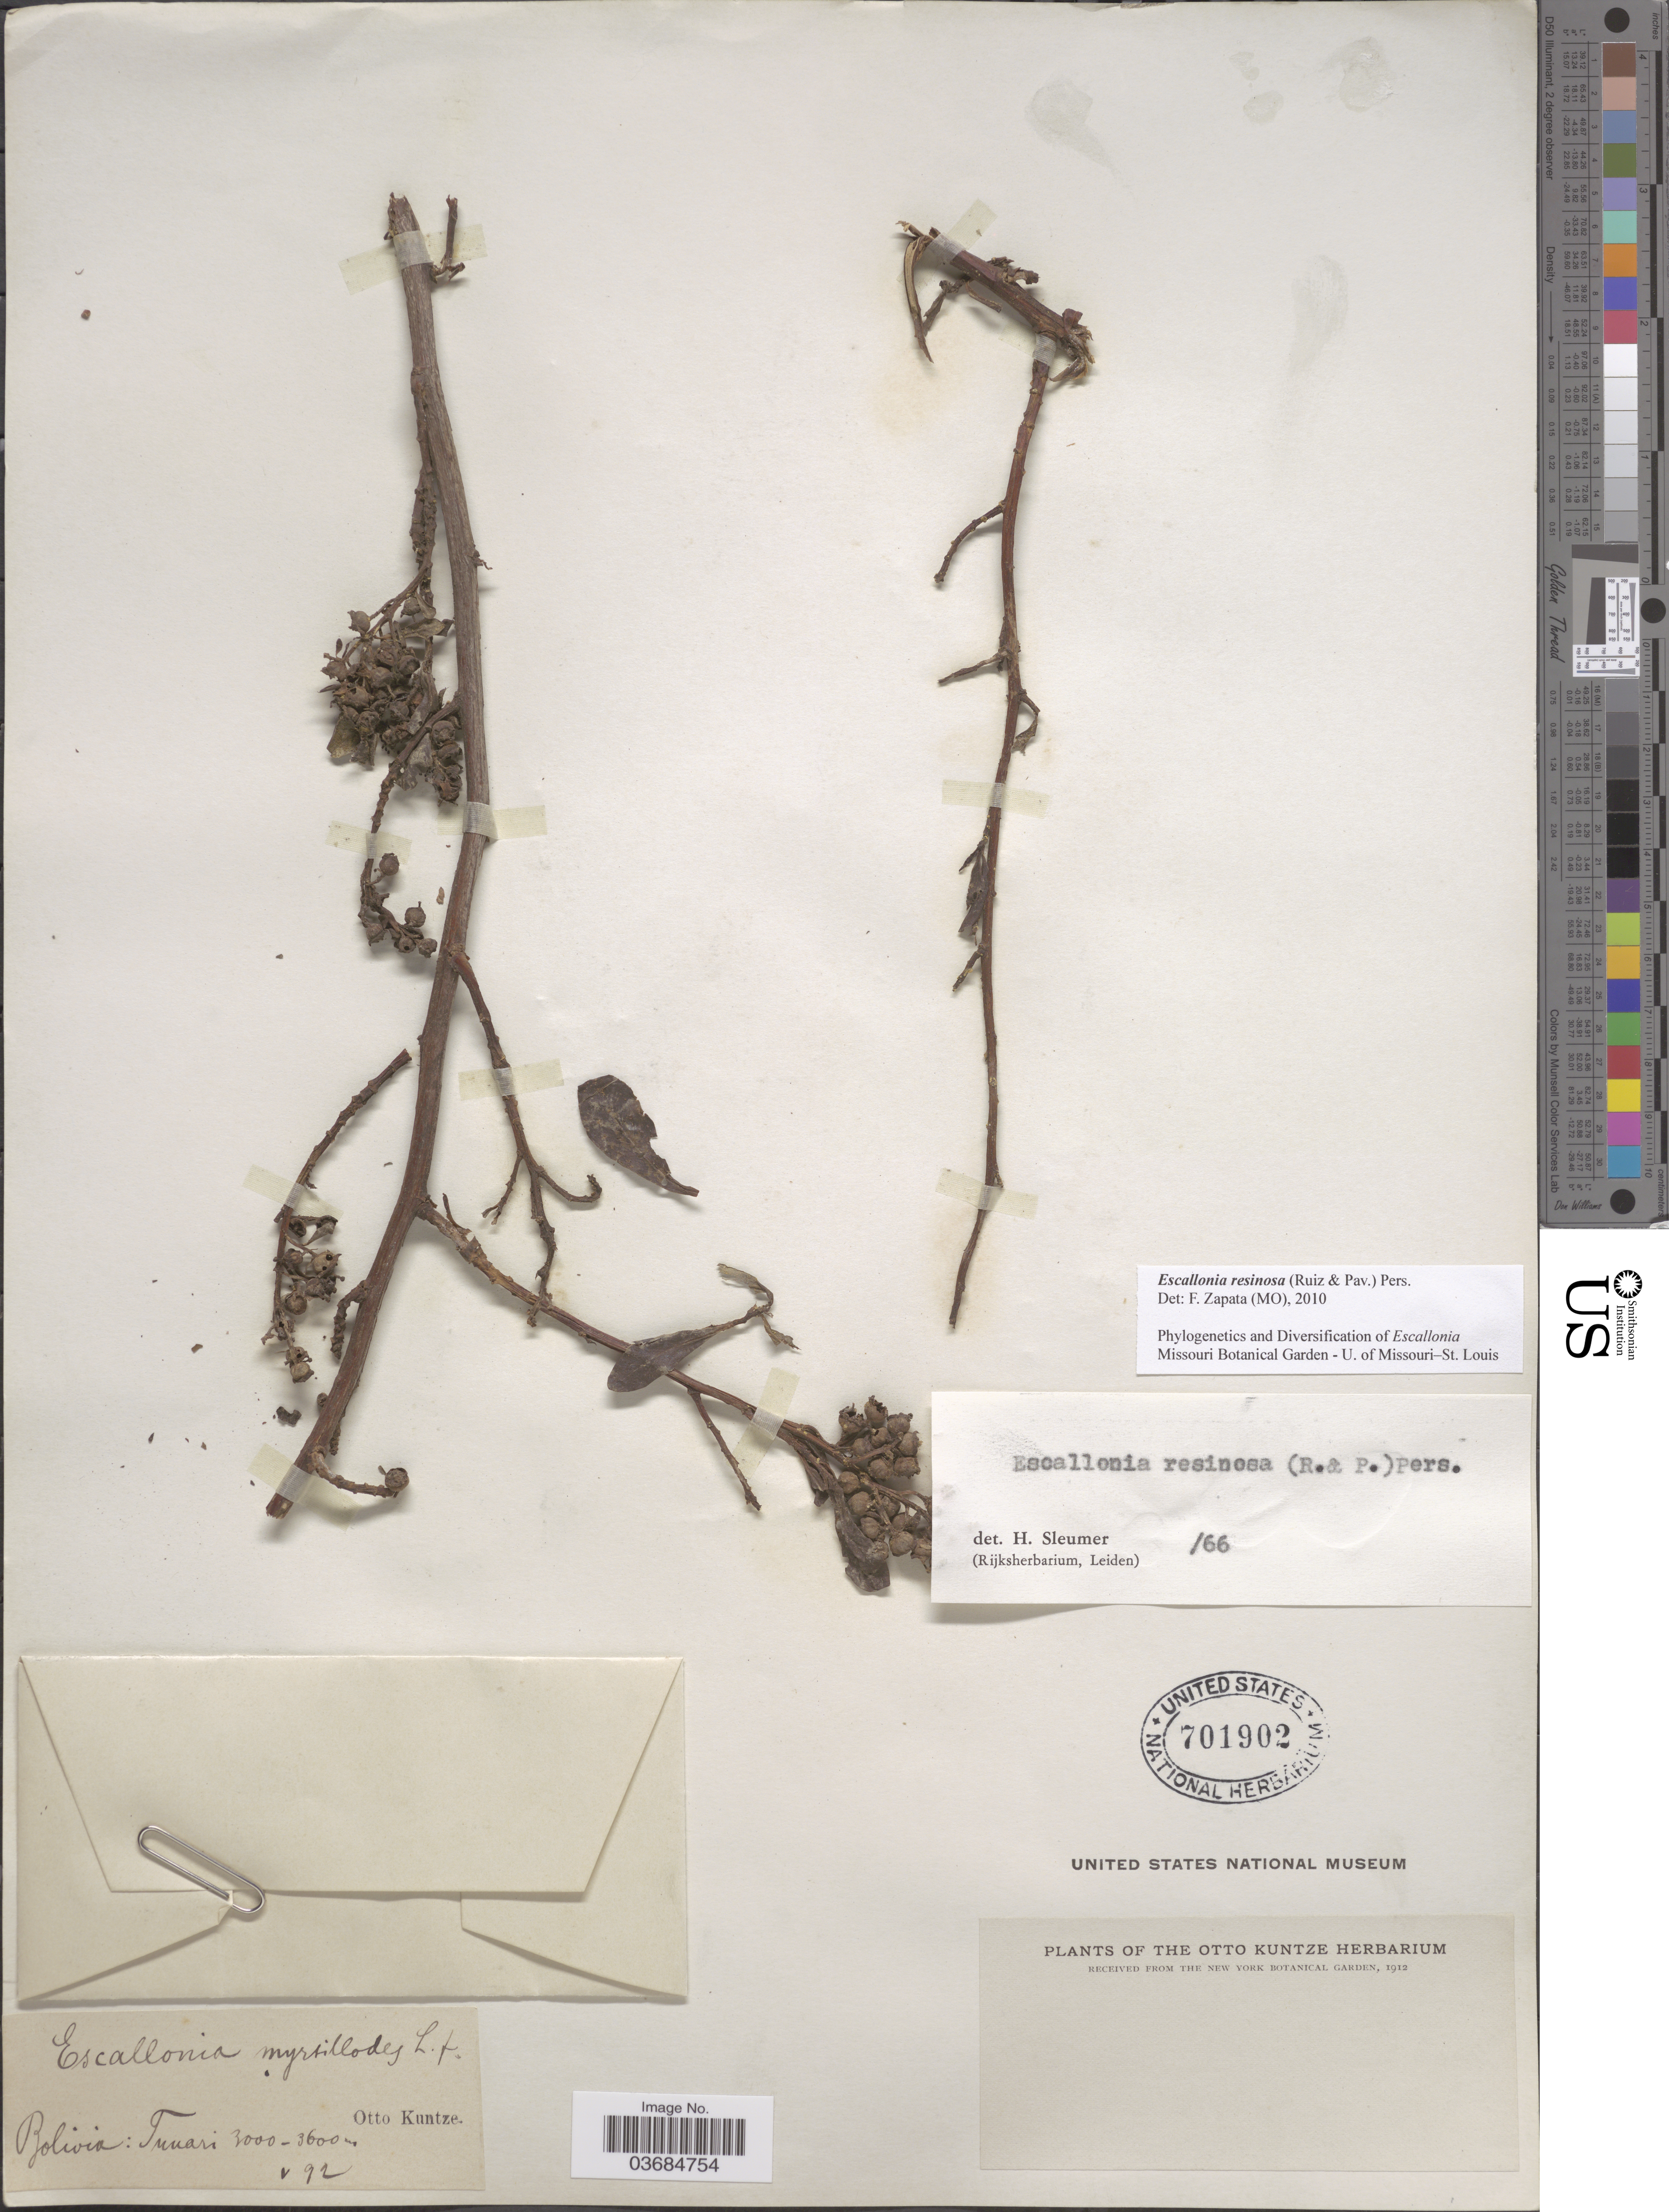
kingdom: Plantae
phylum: Tracheophyta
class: Magnoliopsida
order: Escalloniales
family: Escalloniaceae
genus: Escallonia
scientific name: Escallonia resinosa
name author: (Ruiz & Pav.) Pers.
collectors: C.E.O. Kuntze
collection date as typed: Transcribed d/m/y: /5/92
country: Bolivia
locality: Tunari.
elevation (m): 3000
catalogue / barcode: US 701902